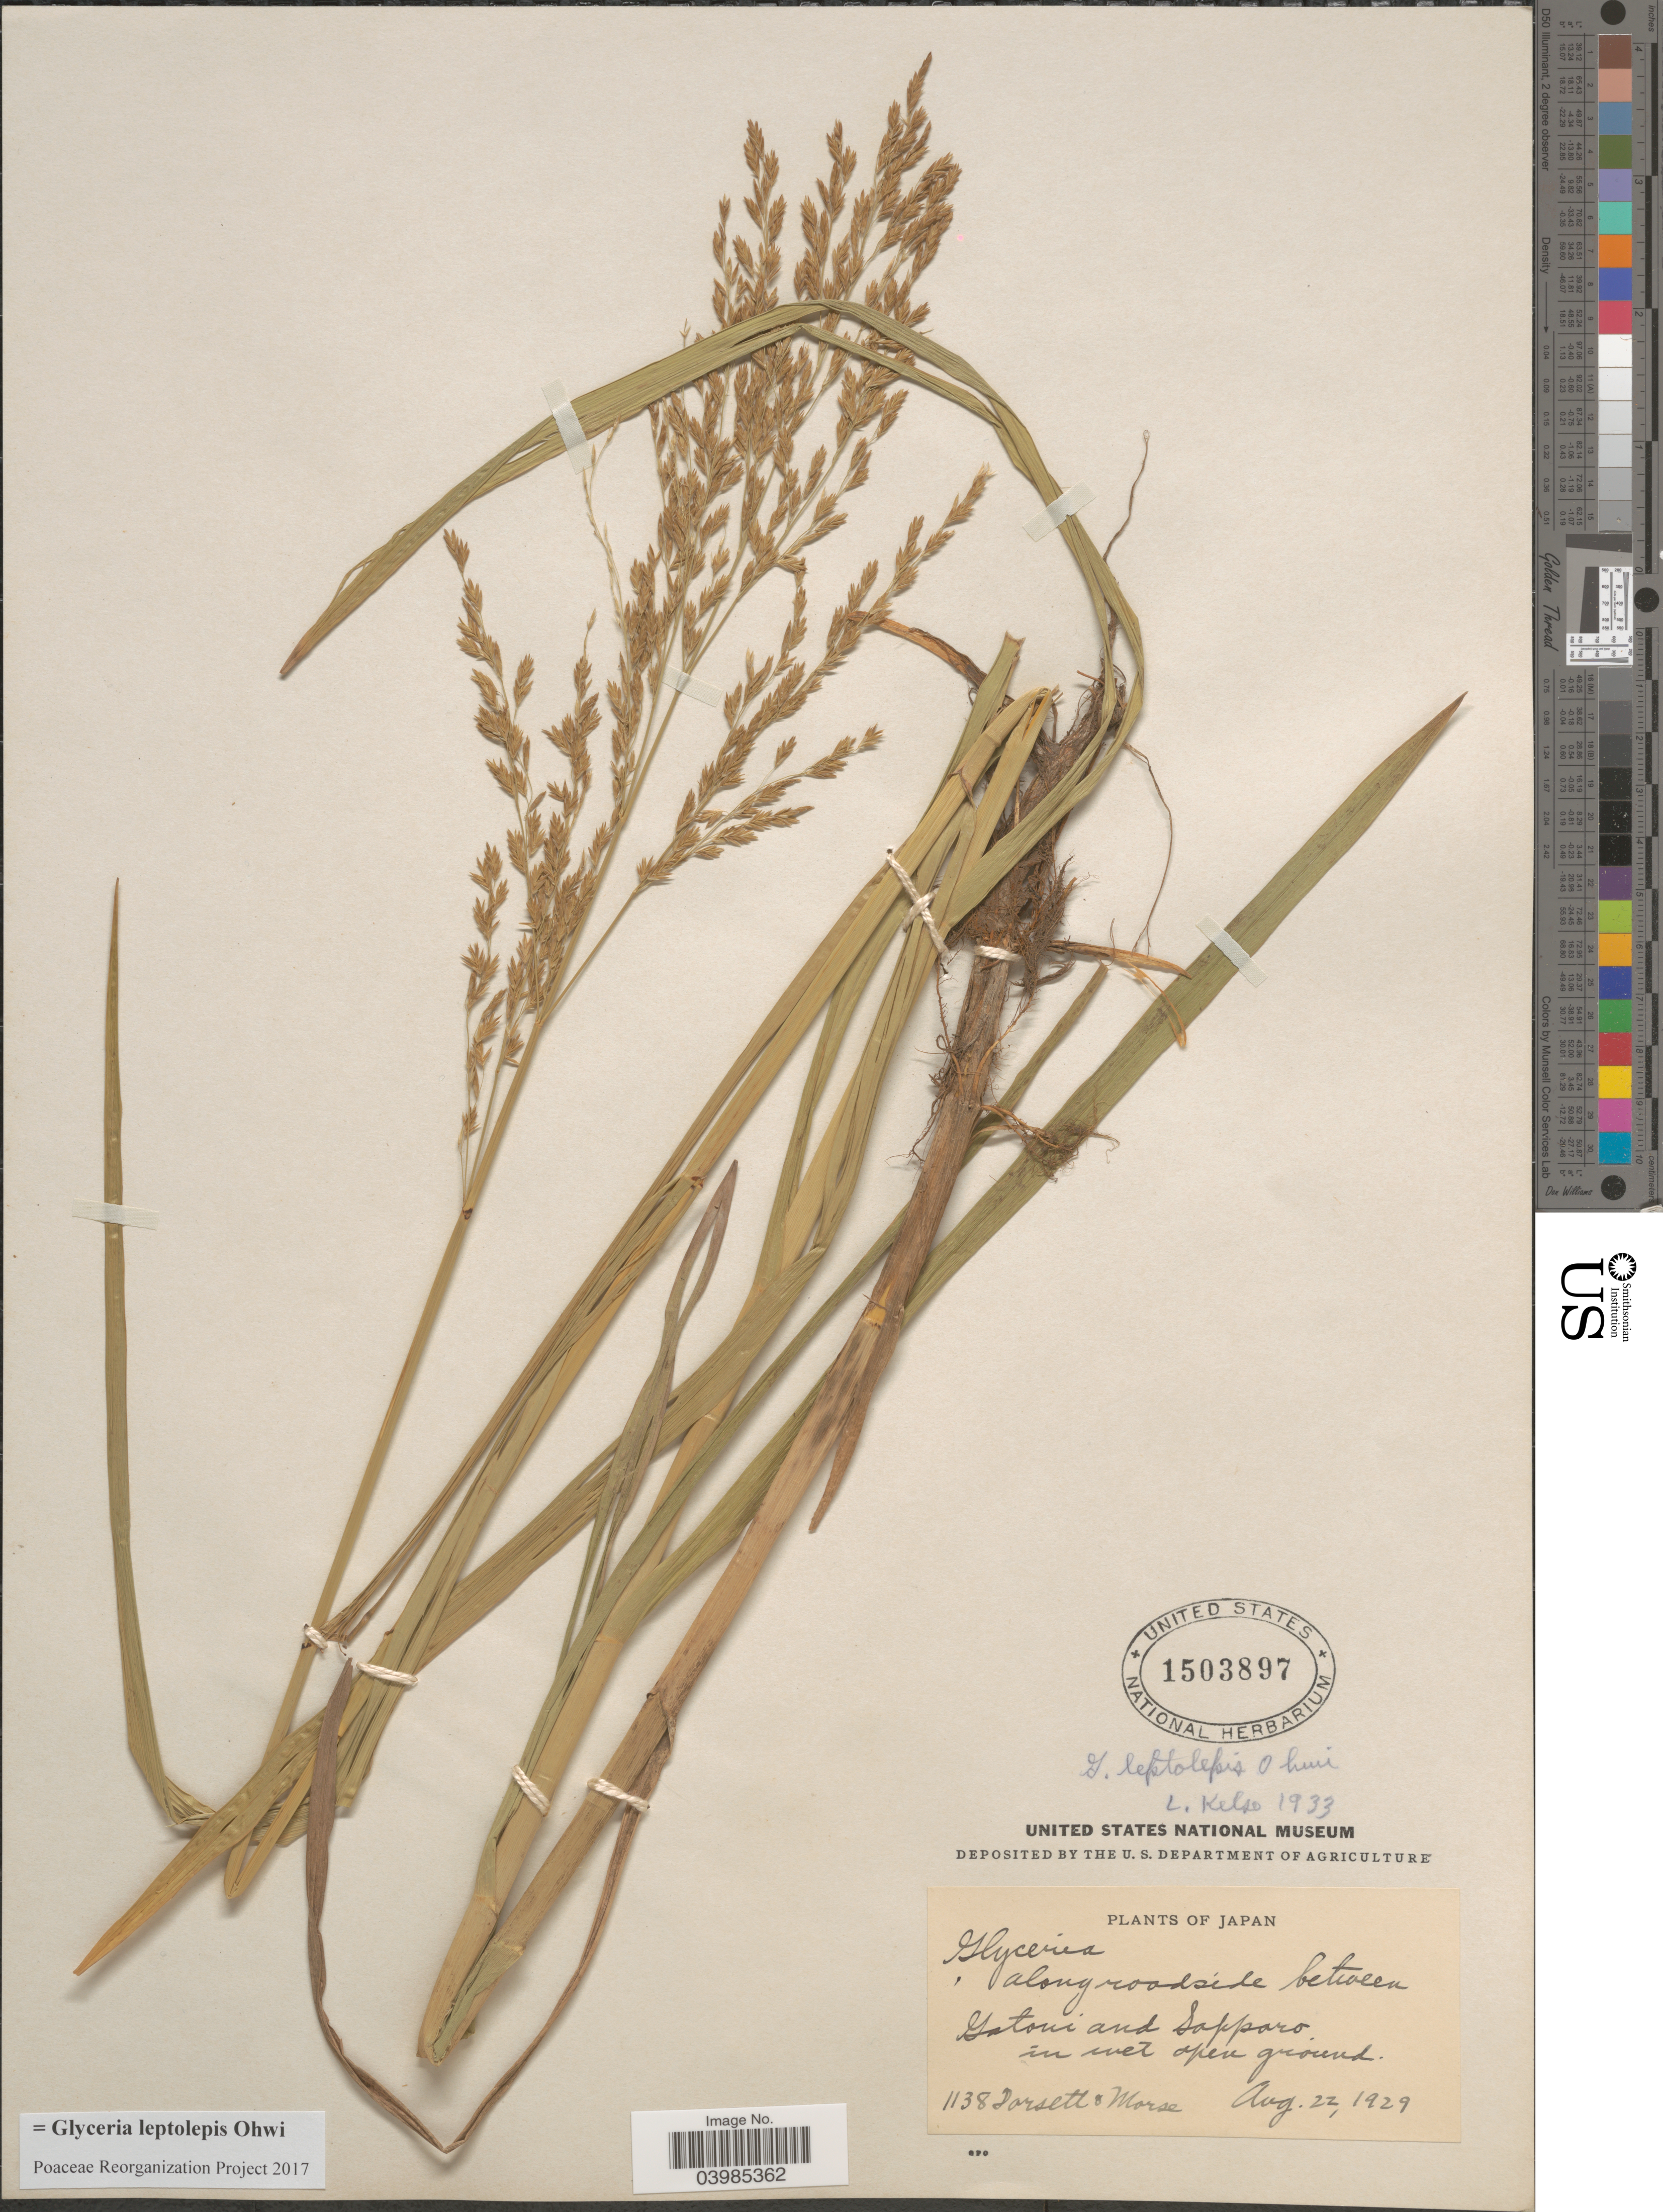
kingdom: Plantae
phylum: Tracheophyta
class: Liliopsida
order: Poales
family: Poaceae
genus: Glyceria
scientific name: Glyceria leptolepis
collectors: -- Dorsett & -. Morse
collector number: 1138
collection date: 1929-08-22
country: Japan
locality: Along roadside between Gotoni and Sapporo, in wet open ground.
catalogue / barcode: US 1503897